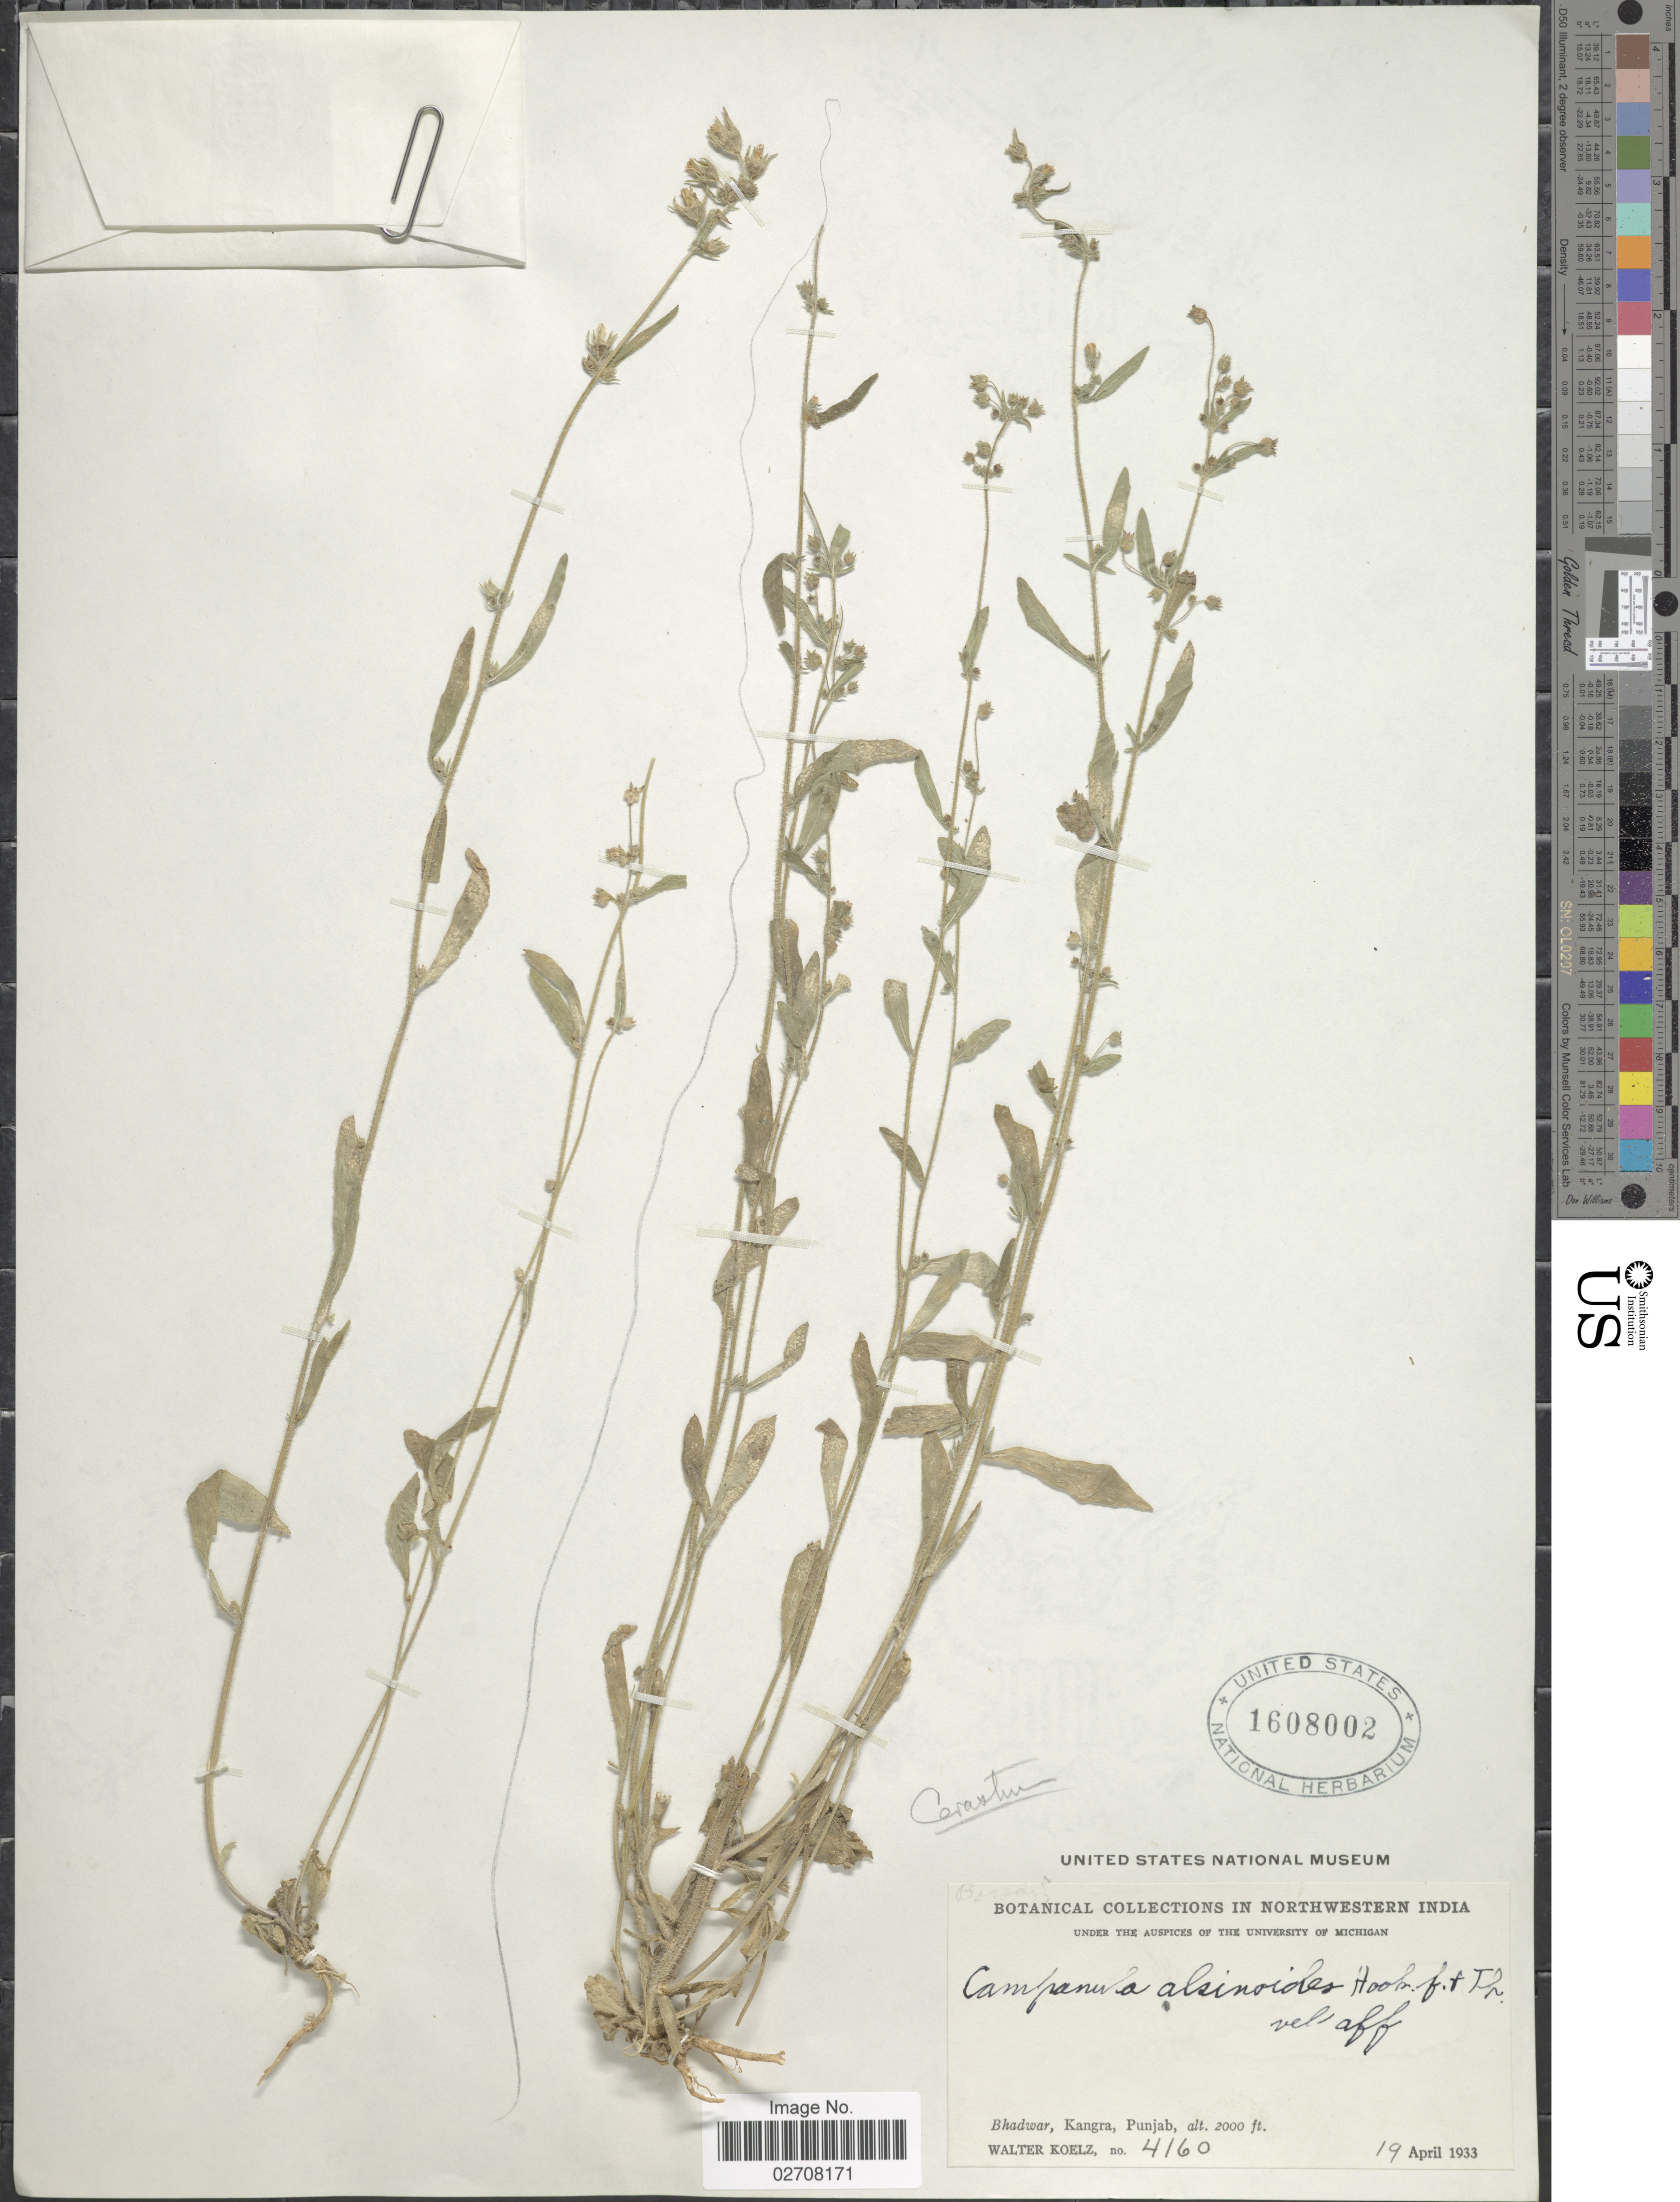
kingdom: Plantae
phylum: Tracheophyta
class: Magnoliopsida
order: Asterales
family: Campanulaceae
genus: Campanula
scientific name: Campanula alsinoides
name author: Hook. f. & Thomson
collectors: W. N. Koelz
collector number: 4160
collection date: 1933-04-19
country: India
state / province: Punjab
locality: Northwestern India. Bhadwar, Kangra.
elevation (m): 610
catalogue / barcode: US 1608002